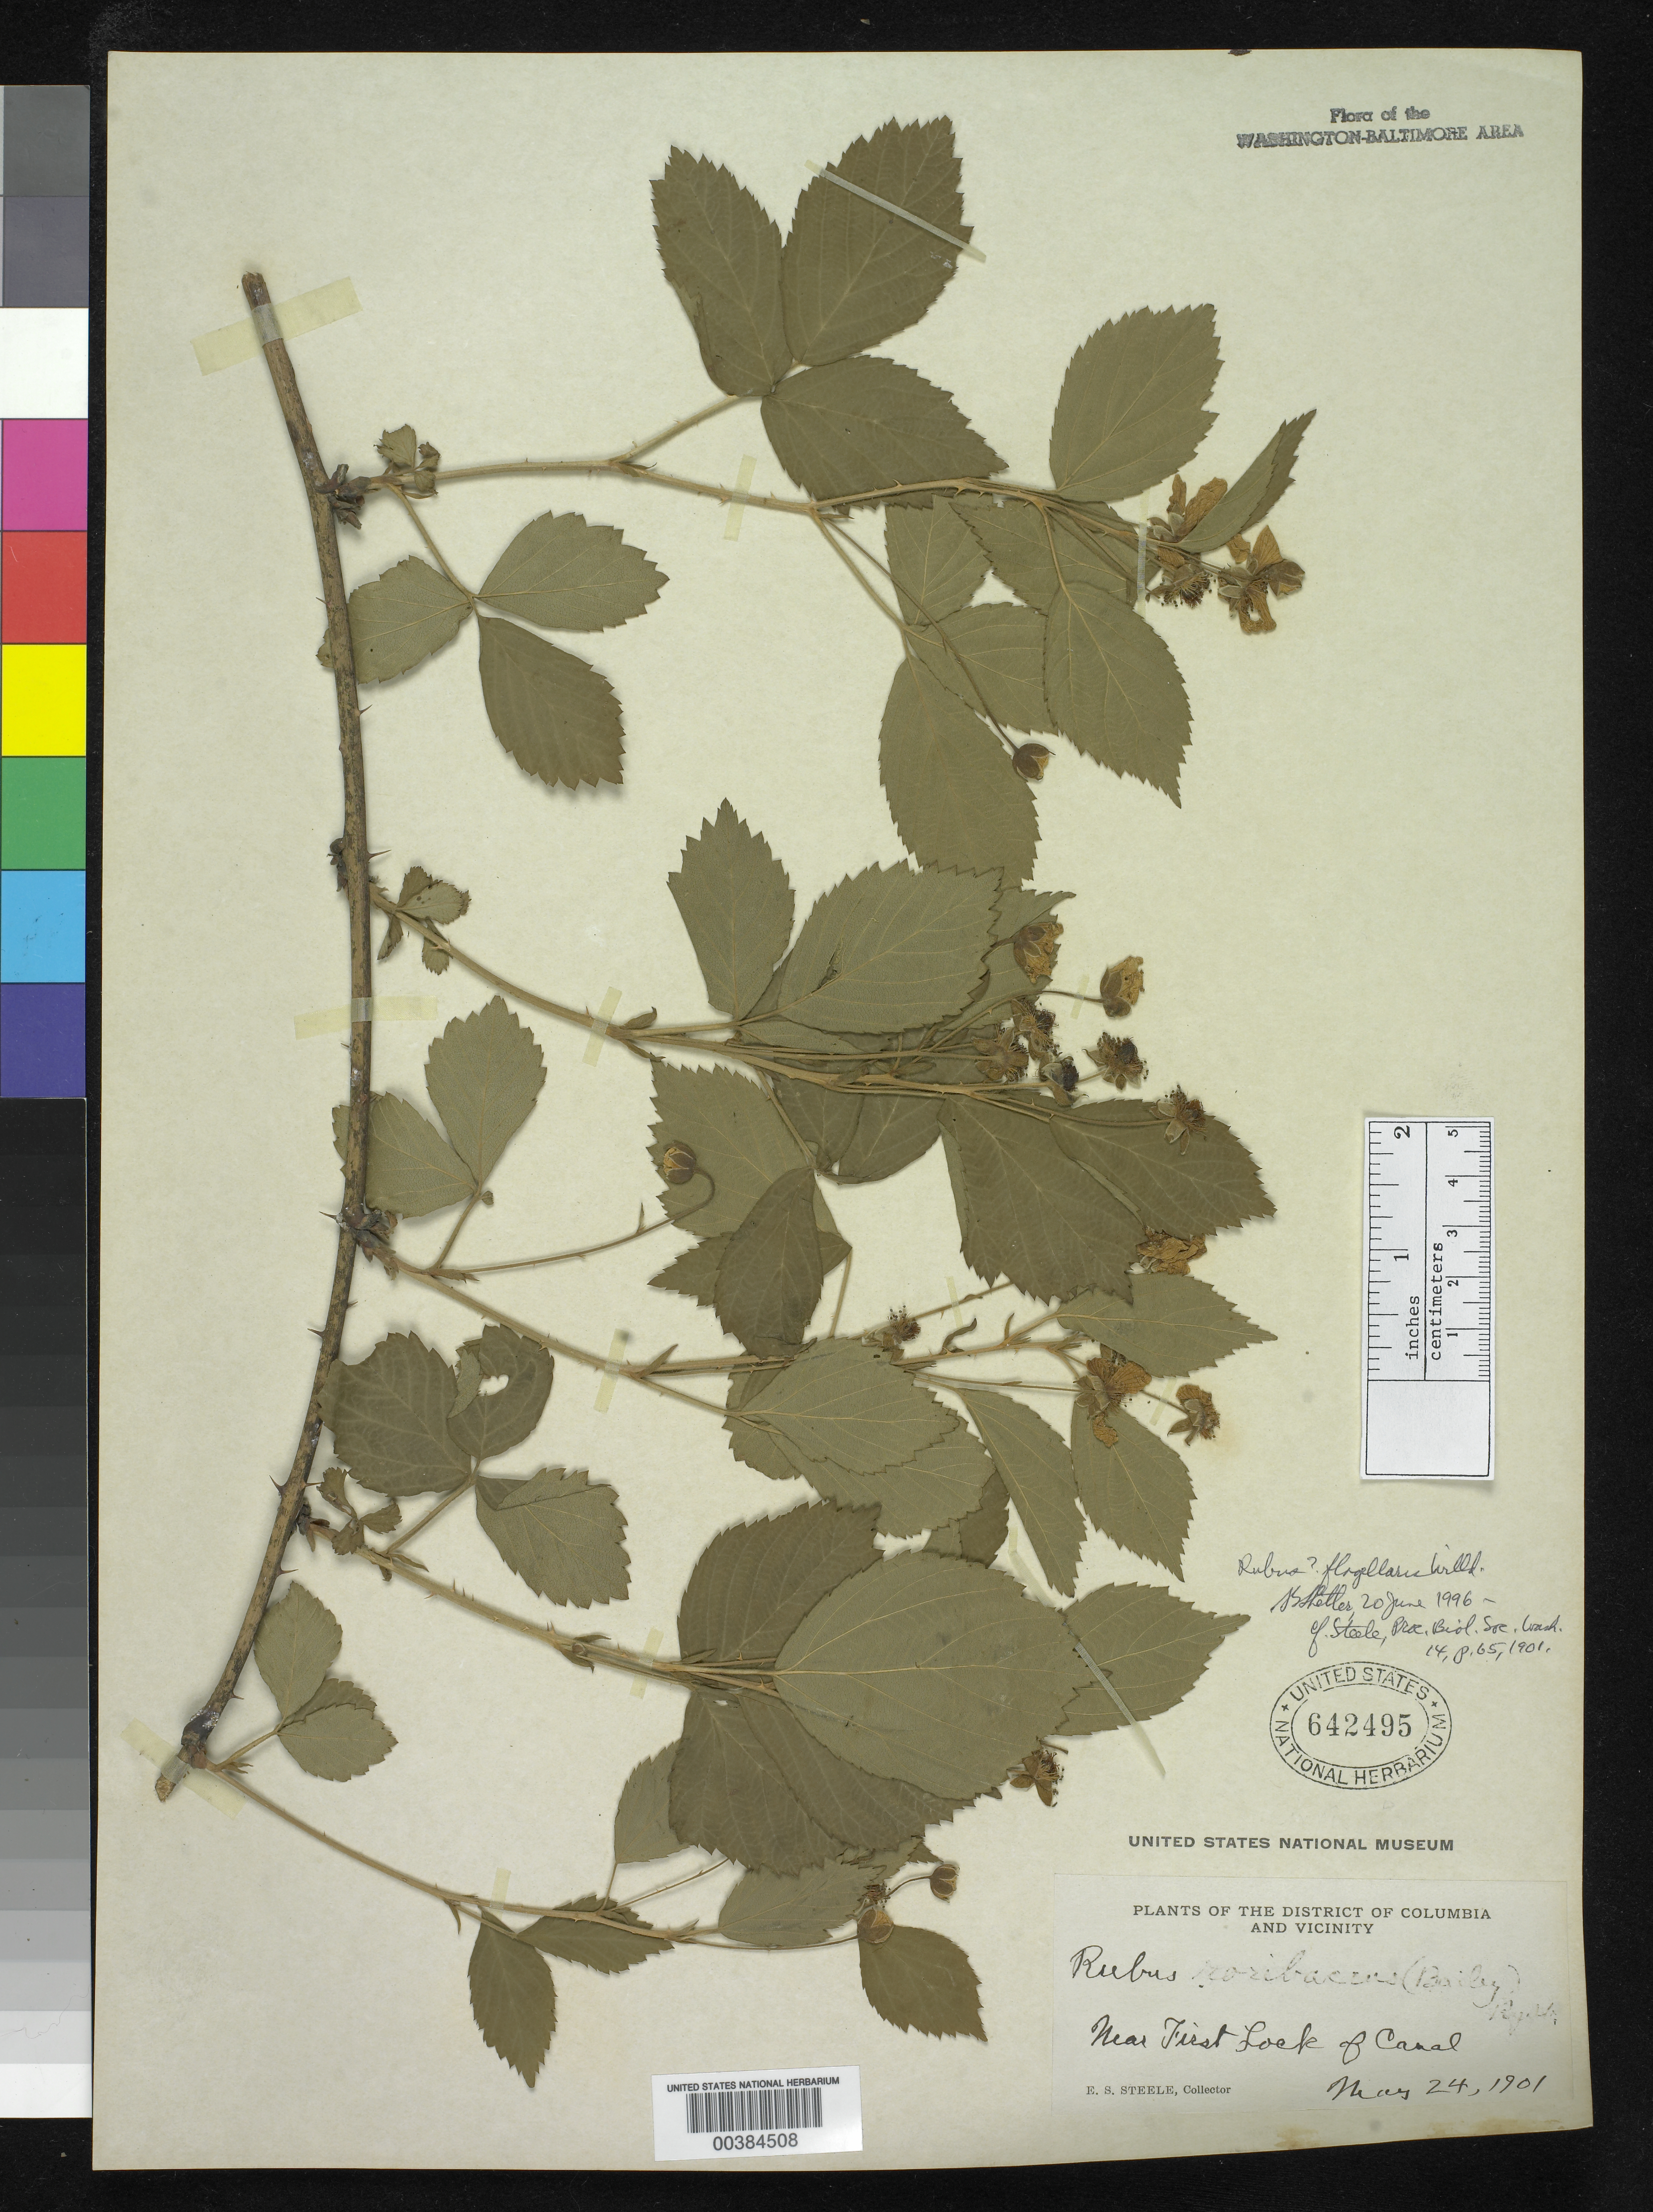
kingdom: Plantae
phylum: Tracheophyta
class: Magnoliopsida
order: Rosales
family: Rosaceae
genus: Rubus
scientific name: Rubus flagellaris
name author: Willd.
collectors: E. Steele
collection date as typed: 24 May 1901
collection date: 1901-05-24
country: United States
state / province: District of Columbia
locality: C. and O. Canal, First Lock vicinity C. and O. Canal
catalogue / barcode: US 642495